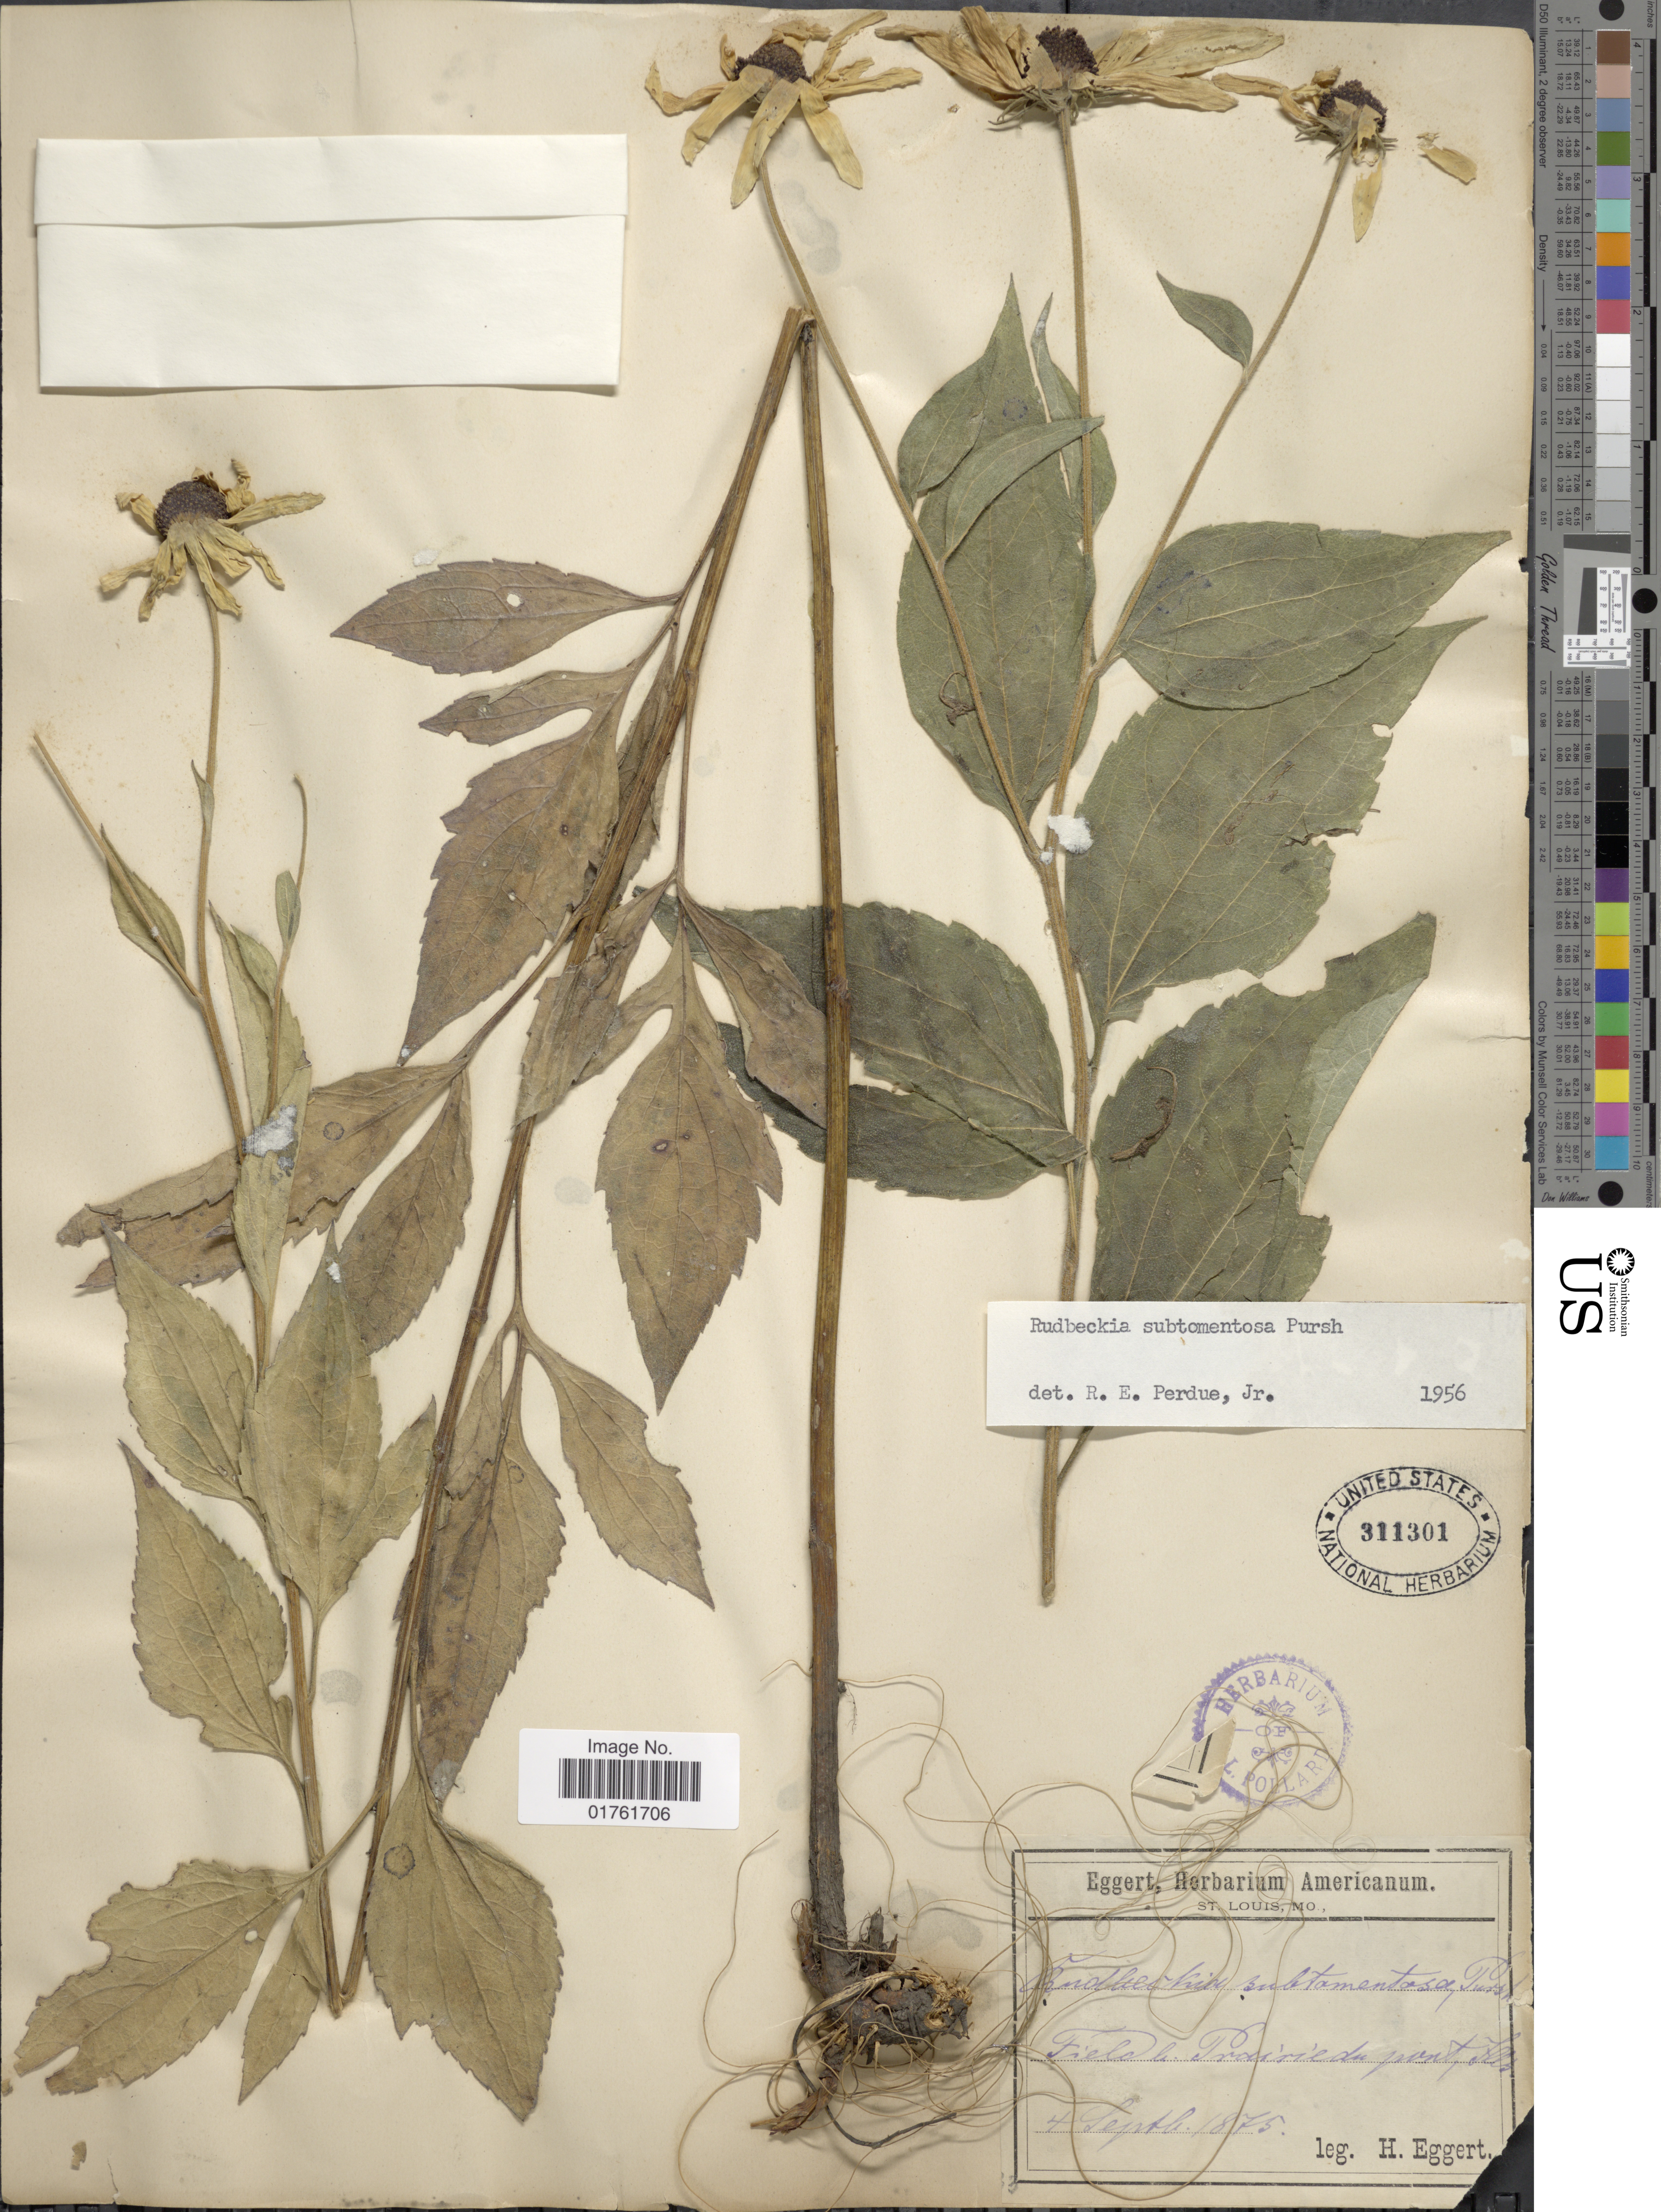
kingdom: Plantae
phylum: Tracheophyta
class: Magnoliopsida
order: Asterales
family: Asteraceae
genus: Rudbeckia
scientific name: Rudbeckia subtomentosa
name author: Pursh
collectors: H. Eggert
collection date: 1875-09-04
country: United States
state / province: Illinois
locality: Field in Prairie du pont.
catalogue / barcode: US 311301